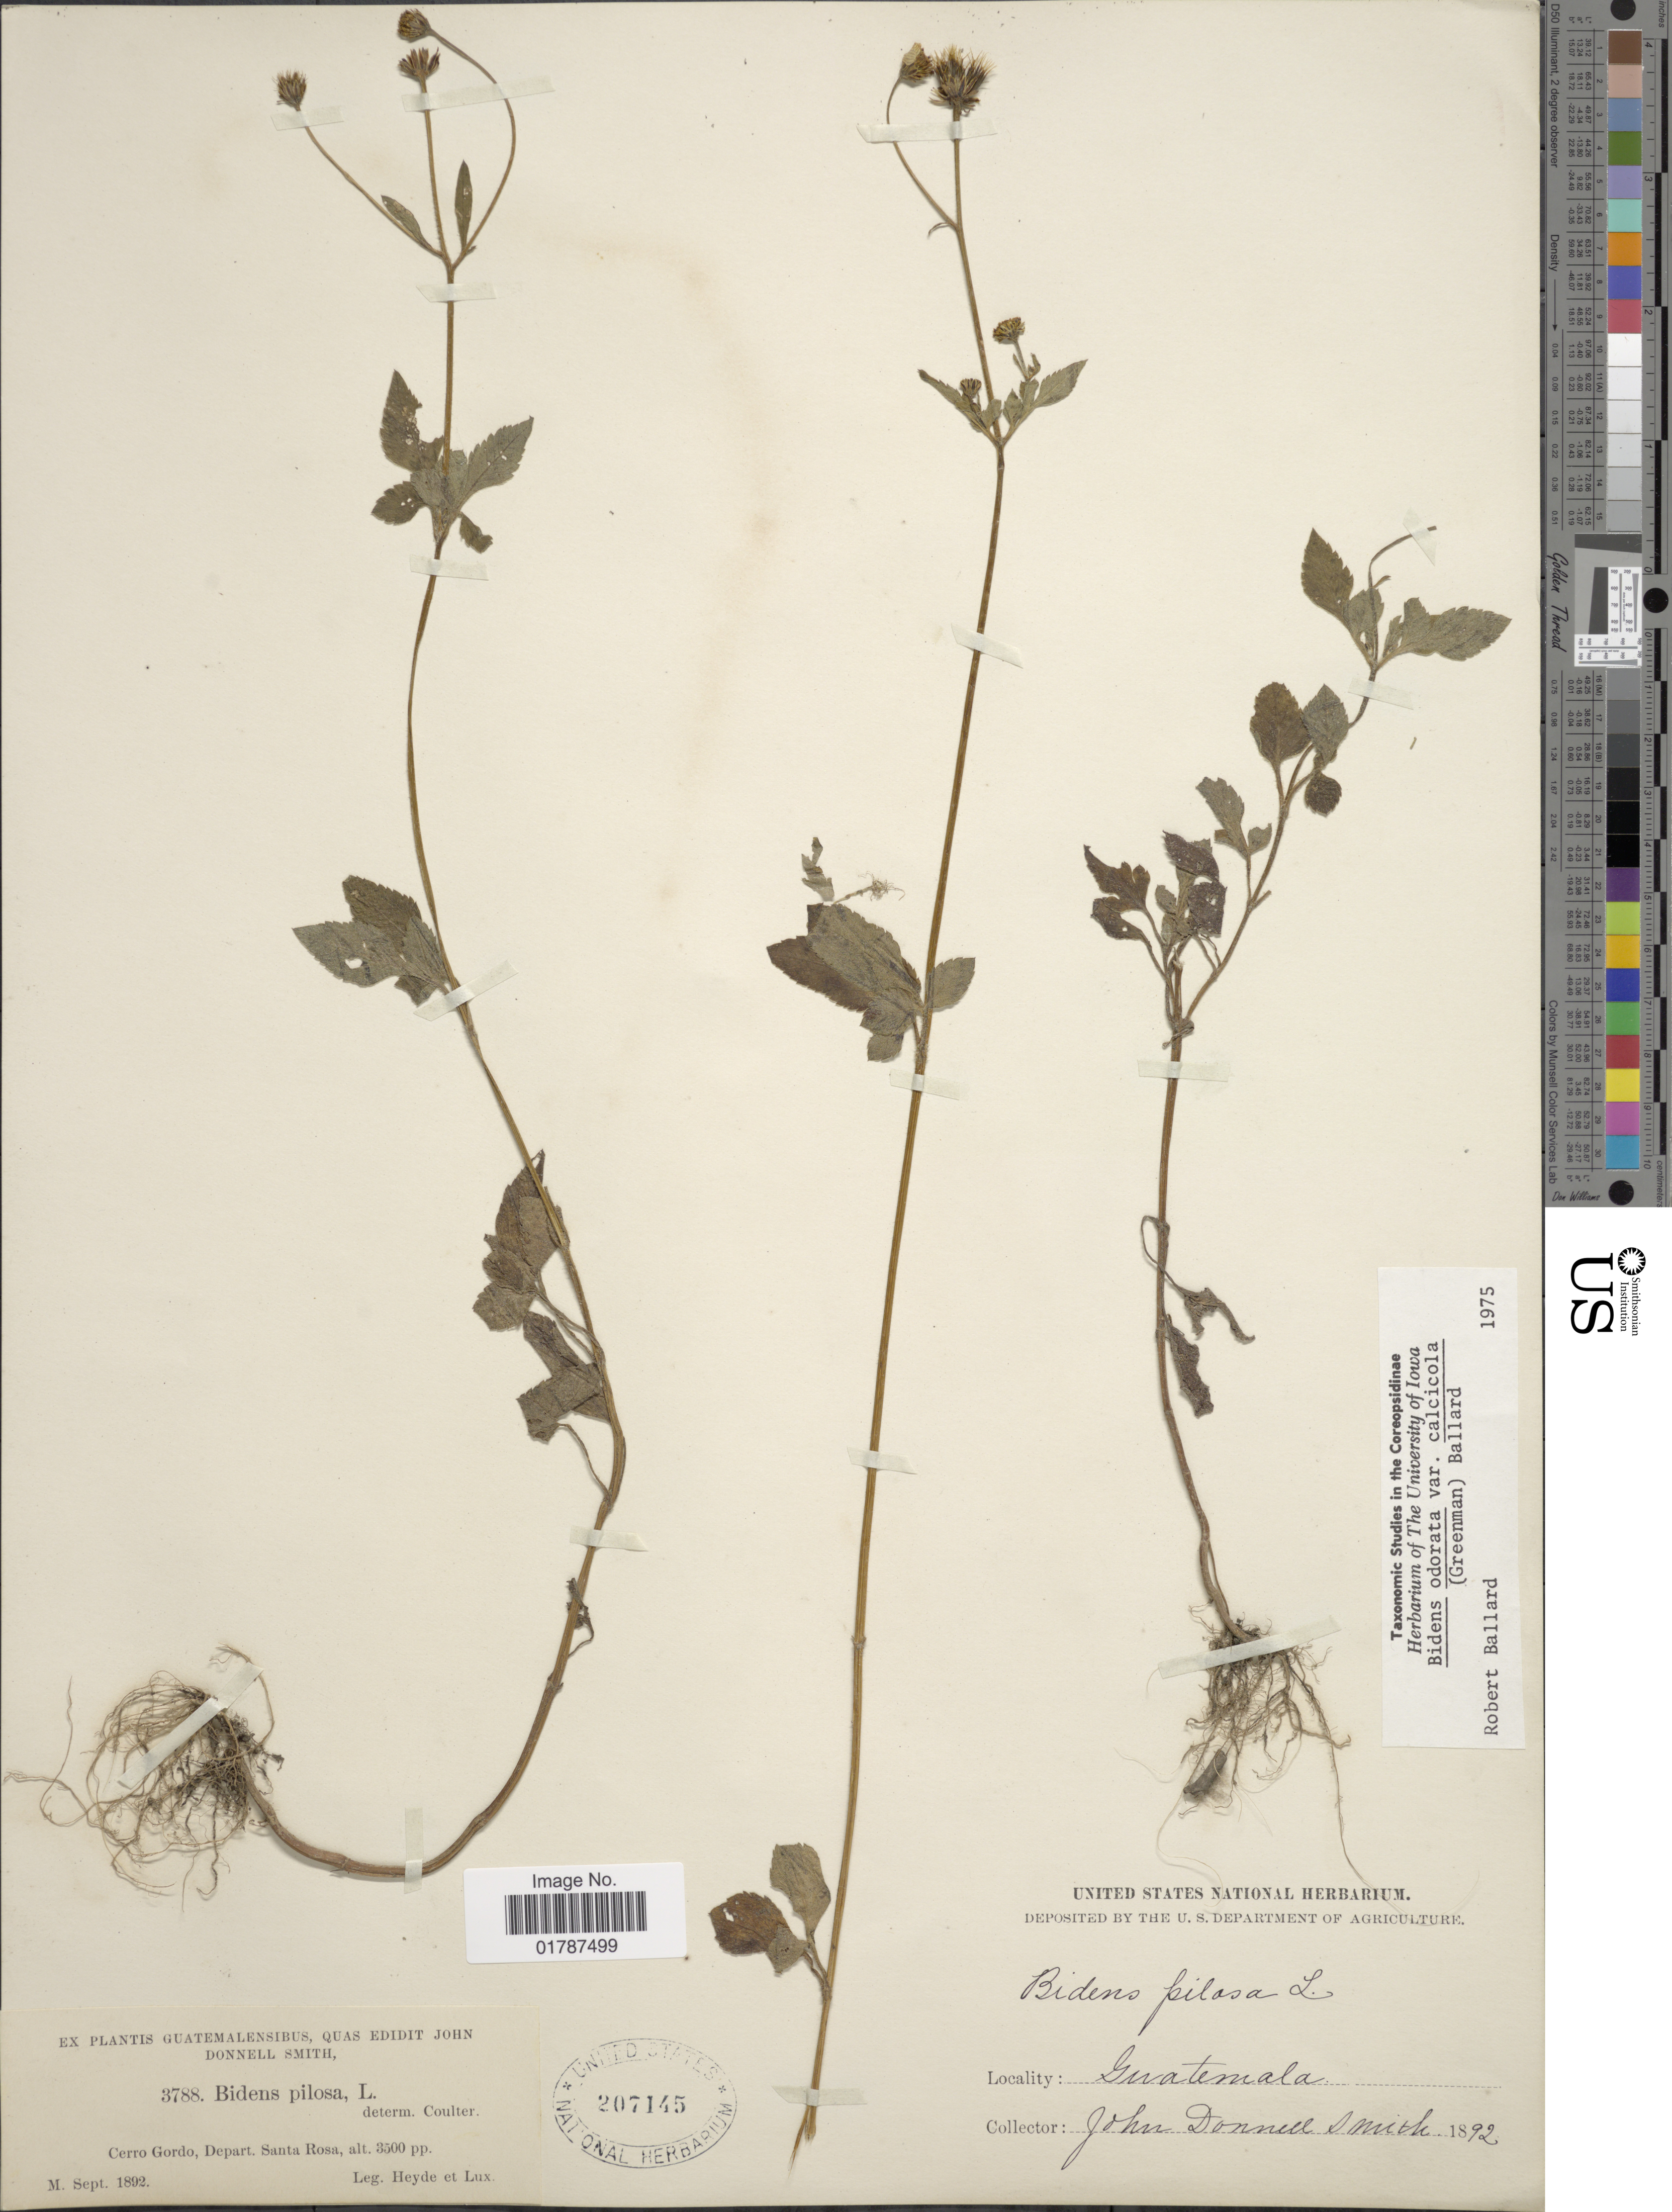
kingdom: Plantae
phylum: Tracheophyta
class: Magnoliopsida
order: Asterales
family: Asteraceae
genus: Bidens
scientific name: Bidens odorata var. calcicola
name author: (Greenm.) Ballard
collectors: Heyde, Lux & J. Donnell Smith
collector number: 3788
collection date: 1892-09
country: Guatemala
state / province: Santa Rosa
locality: Cerro Gordo, Depart. Santa Rosa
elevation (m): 1067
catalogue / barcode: US 207145